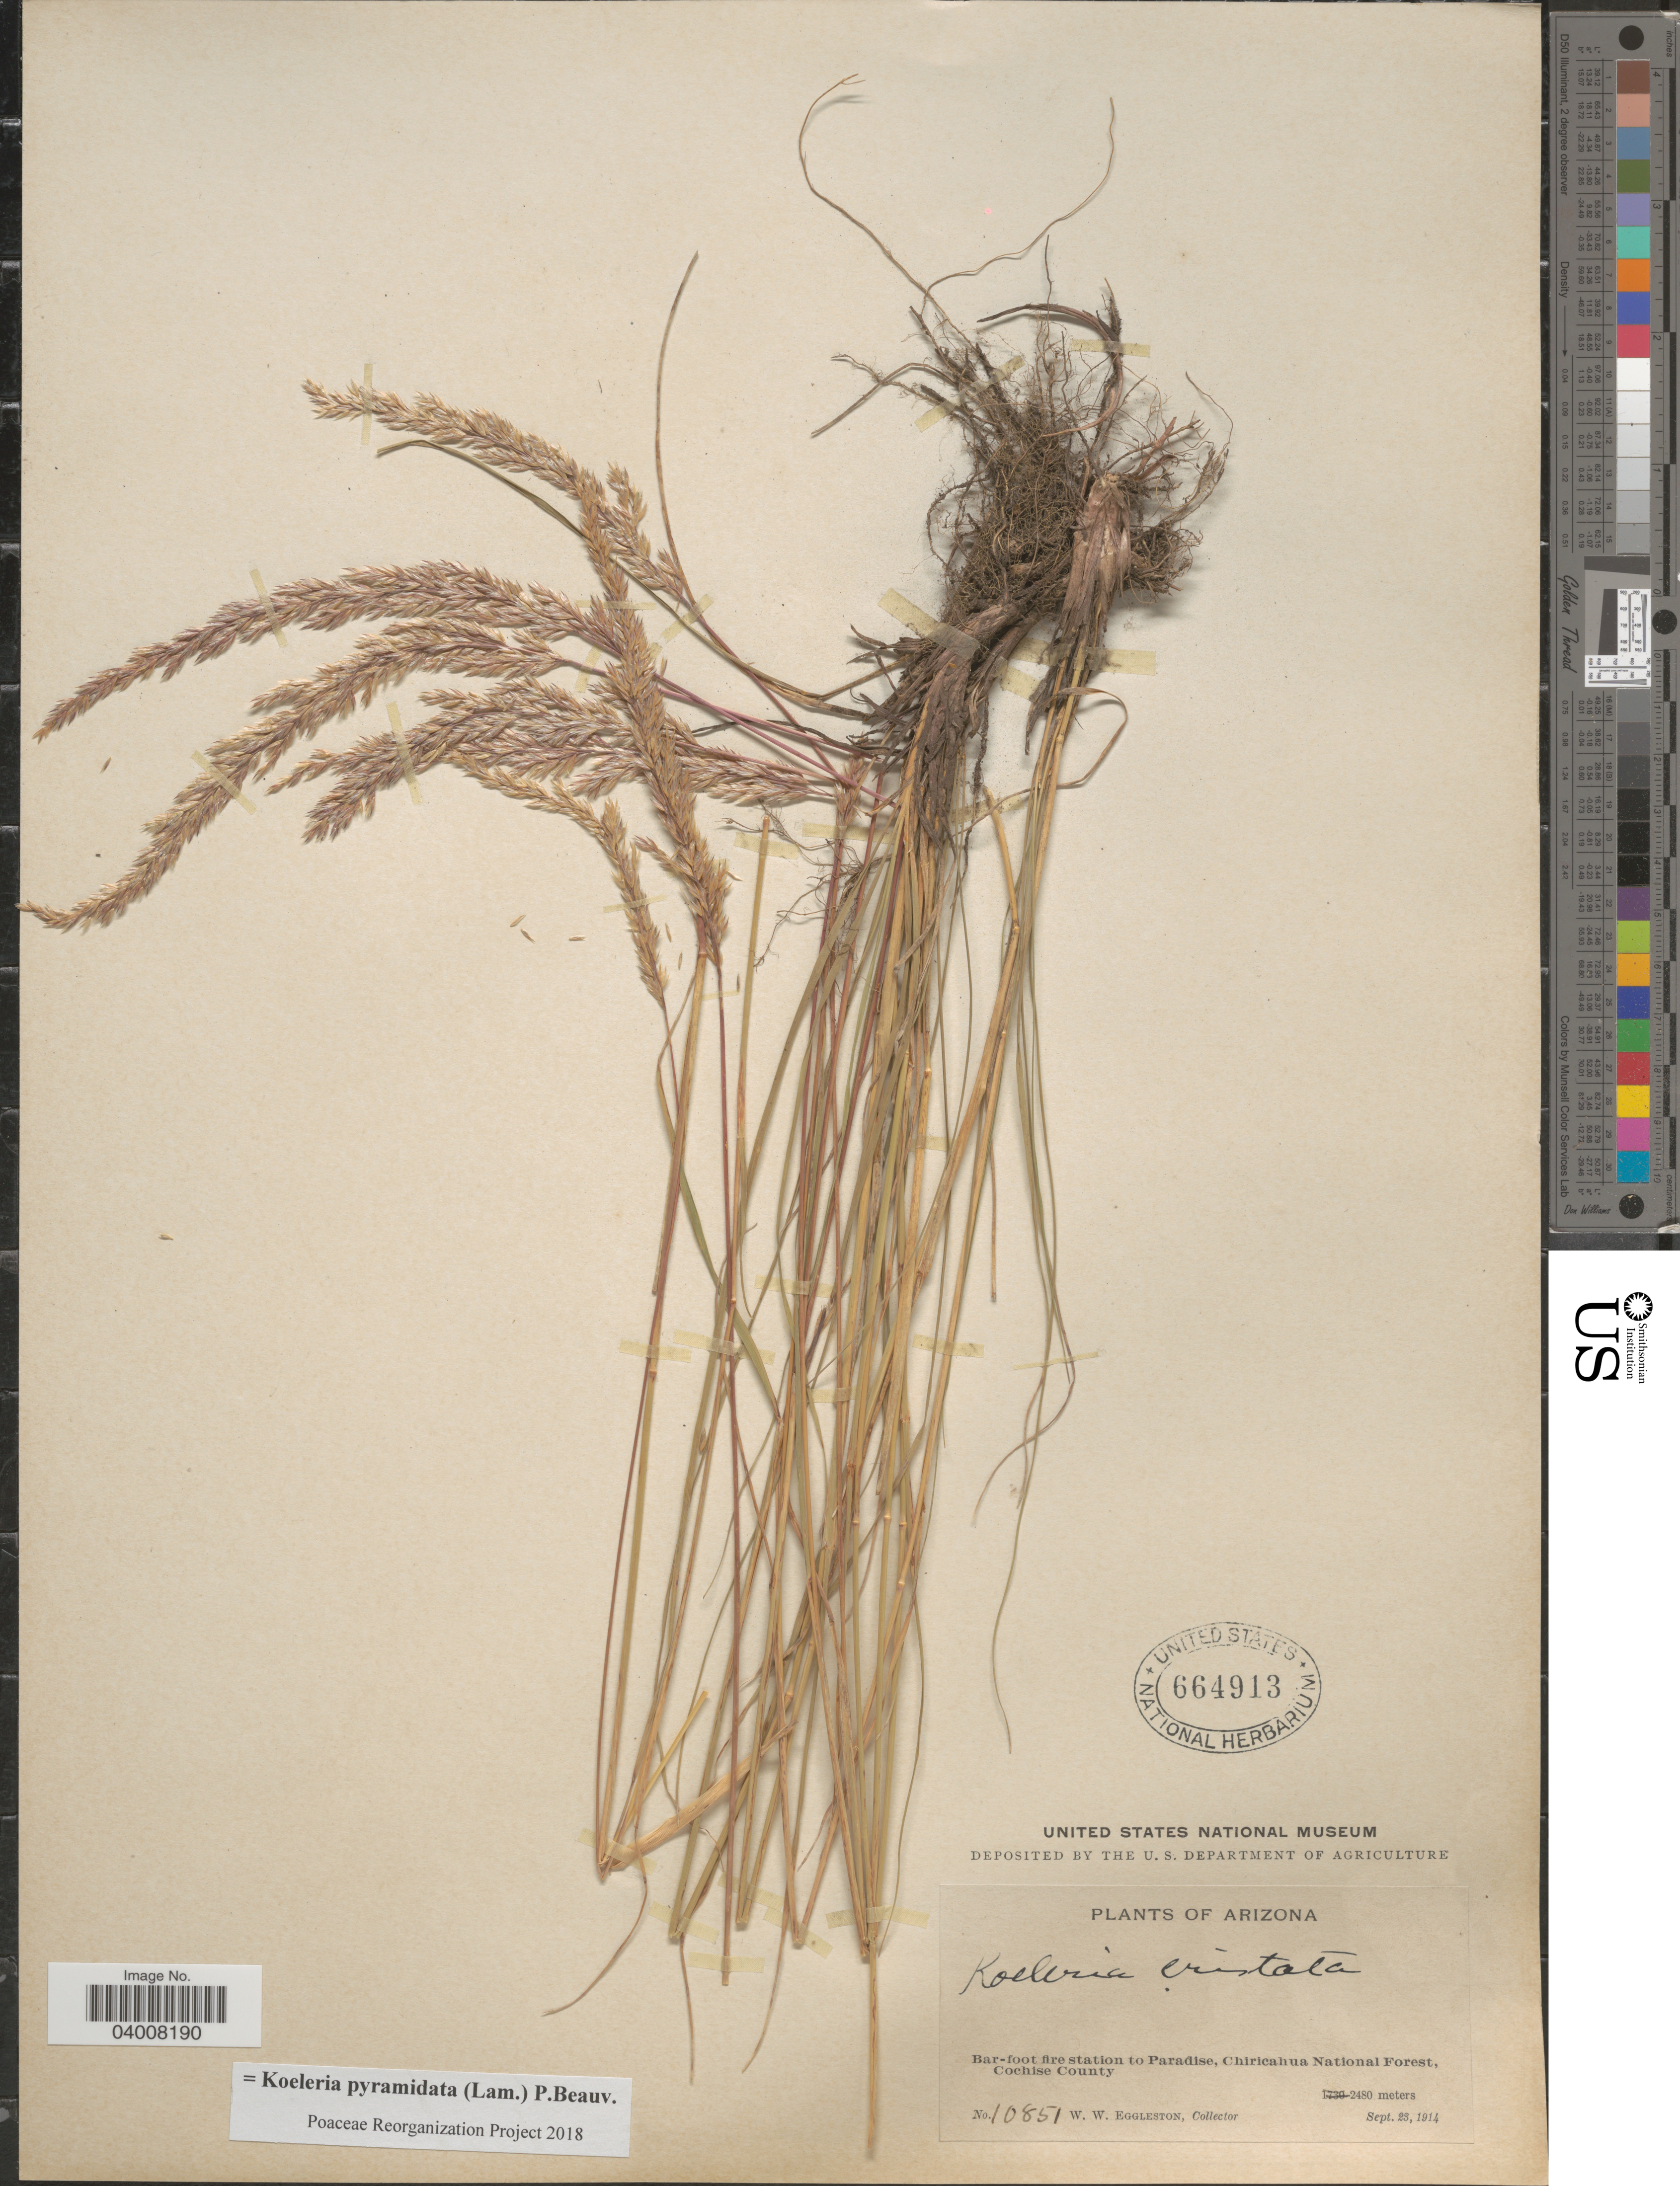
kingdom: Plantae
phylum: Tracheophyta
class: Liliopsida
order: Poales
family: Poaceae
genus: Koeleria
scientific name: Koeleria pyramidata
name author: (Lam.) P. Beauv.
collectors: W. W. Eggleston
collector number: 10851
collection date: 1914-09-23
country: United States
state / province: Arizona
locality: Bar-foot fire station to Paradise, Chiricahua National Forest, Cochise County.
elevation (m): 2480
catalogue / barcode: US 664913